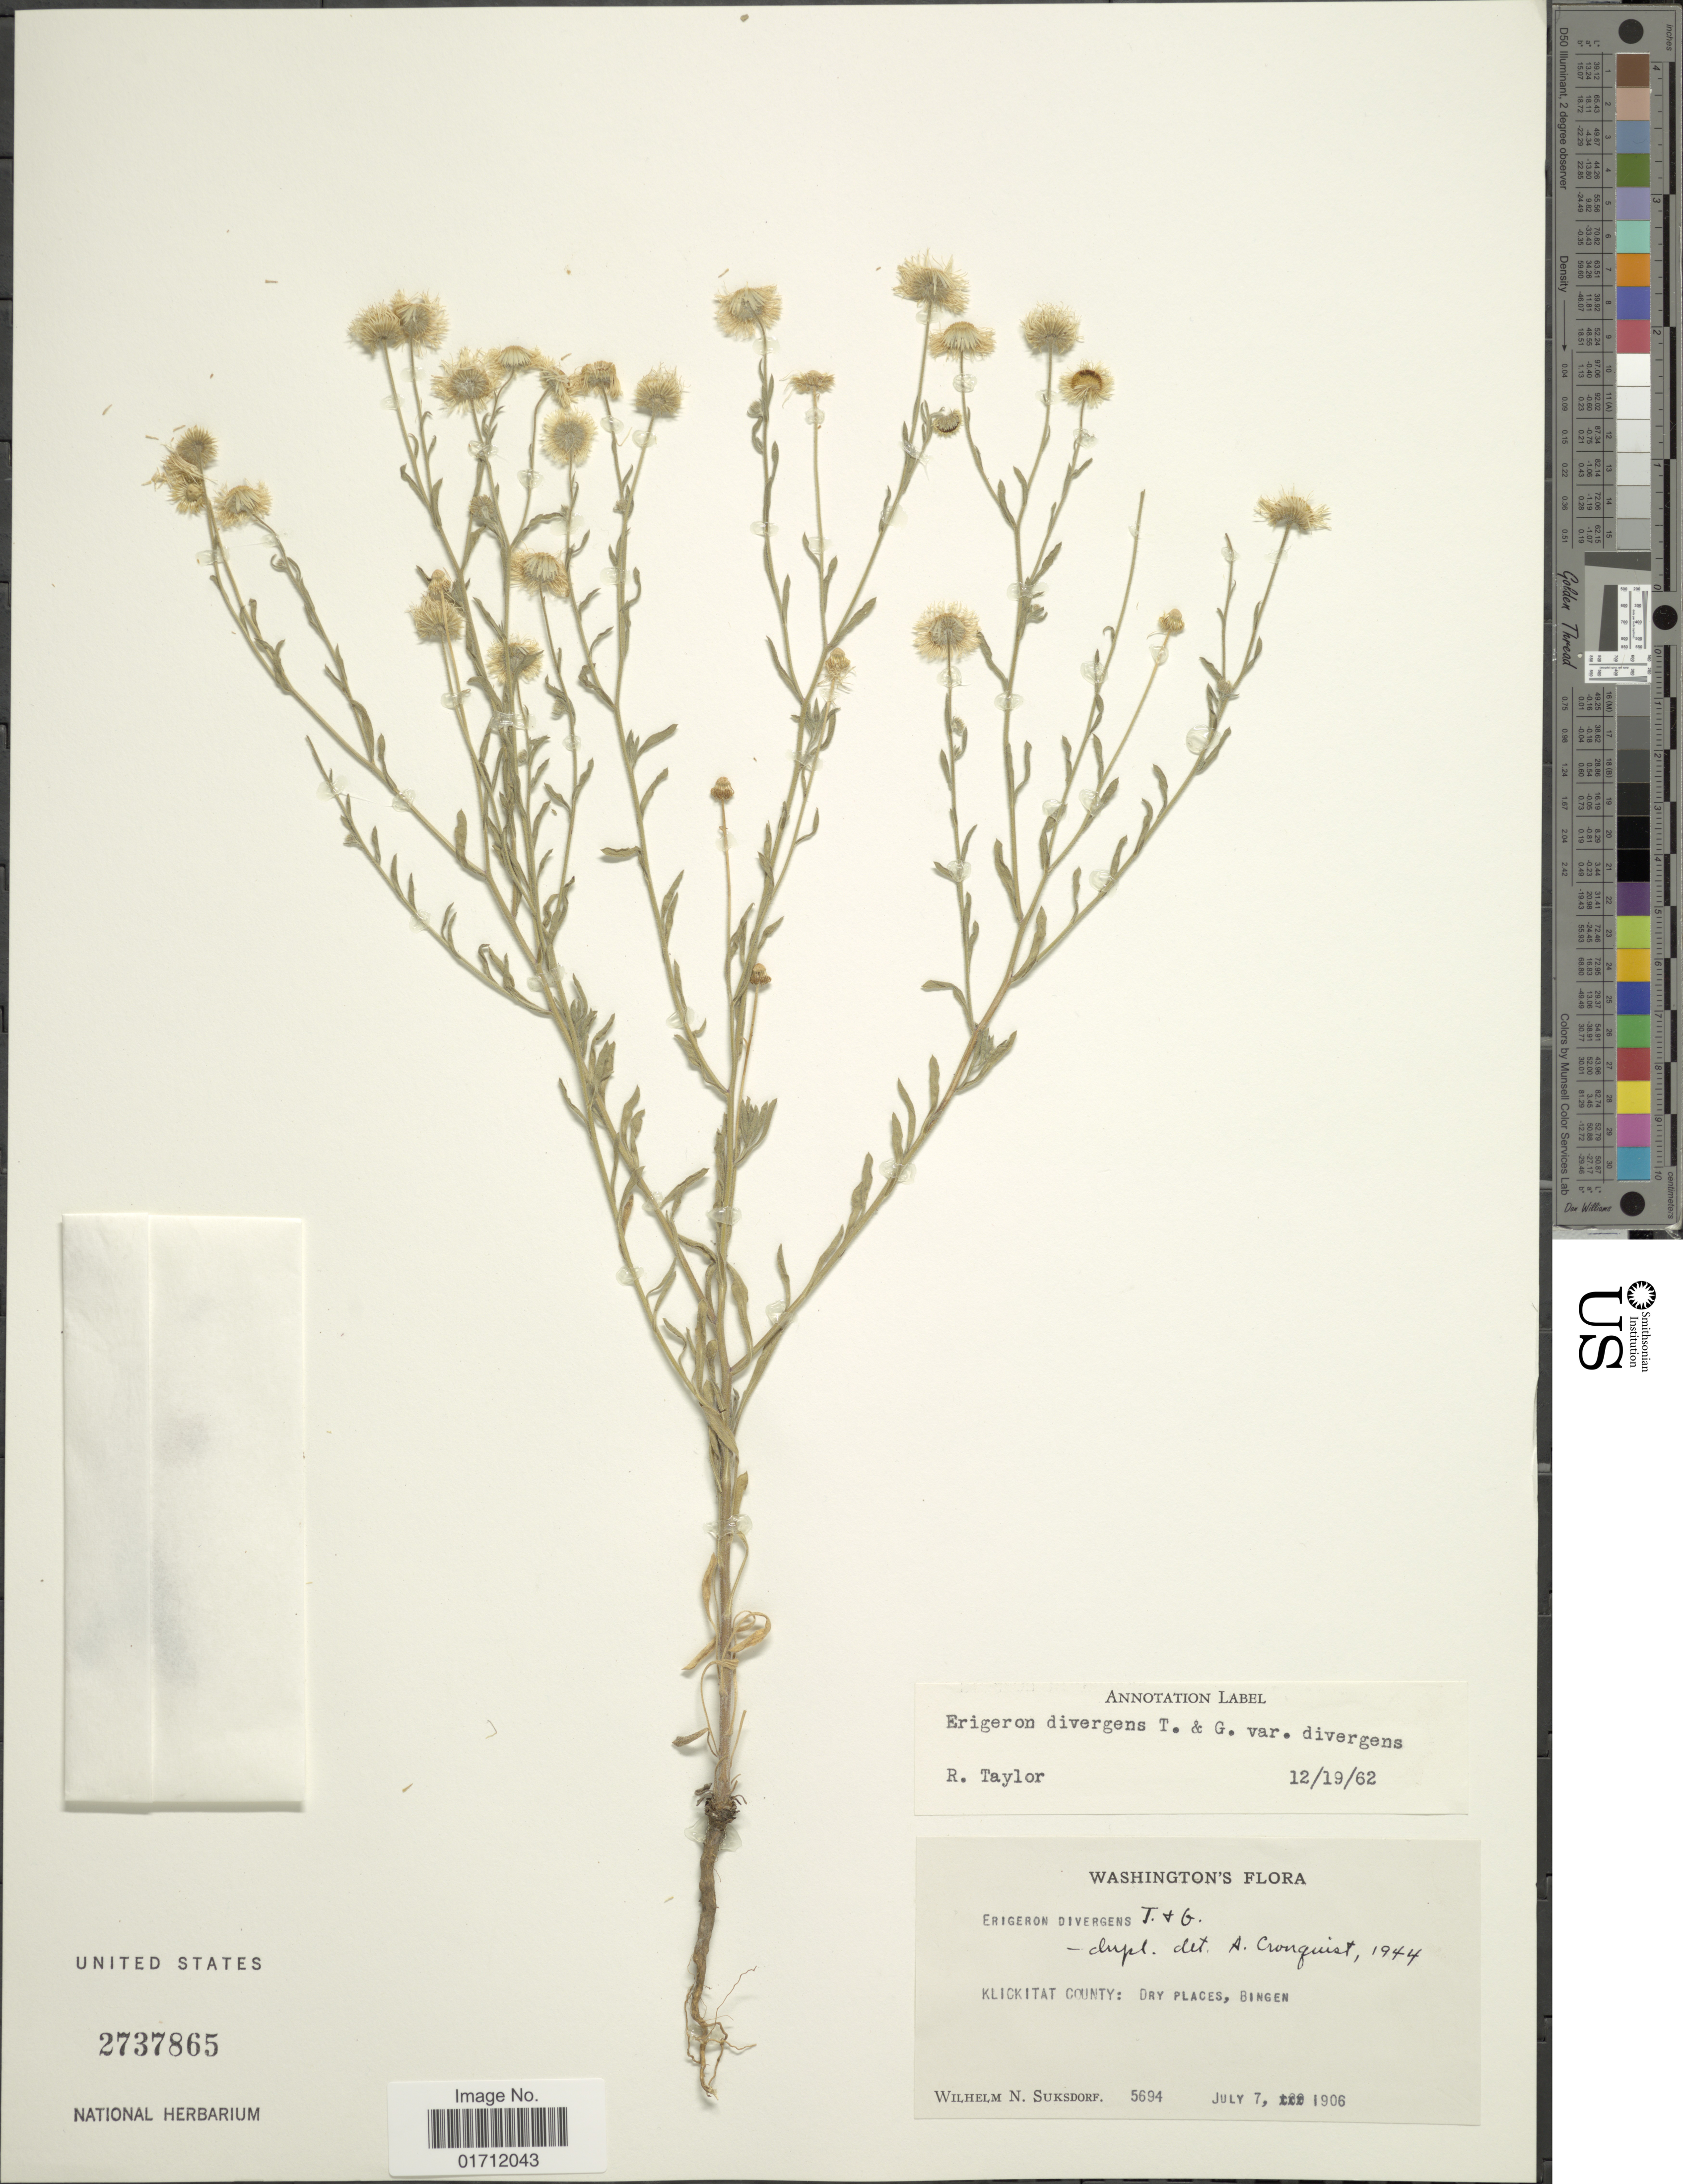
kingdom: Plantae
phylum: Tracheophyta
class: Magnoliopsida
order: Asterales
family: Asteraceae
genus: Erigeron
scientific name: Erigeron divergens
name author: Torr. & A. Gray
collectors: W. N. Suksdorf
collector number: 5694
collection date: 1906-07-07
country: United States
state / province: Washington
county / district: Klickitat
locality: Klickitata County: Bingen.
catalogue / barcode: US 2737865